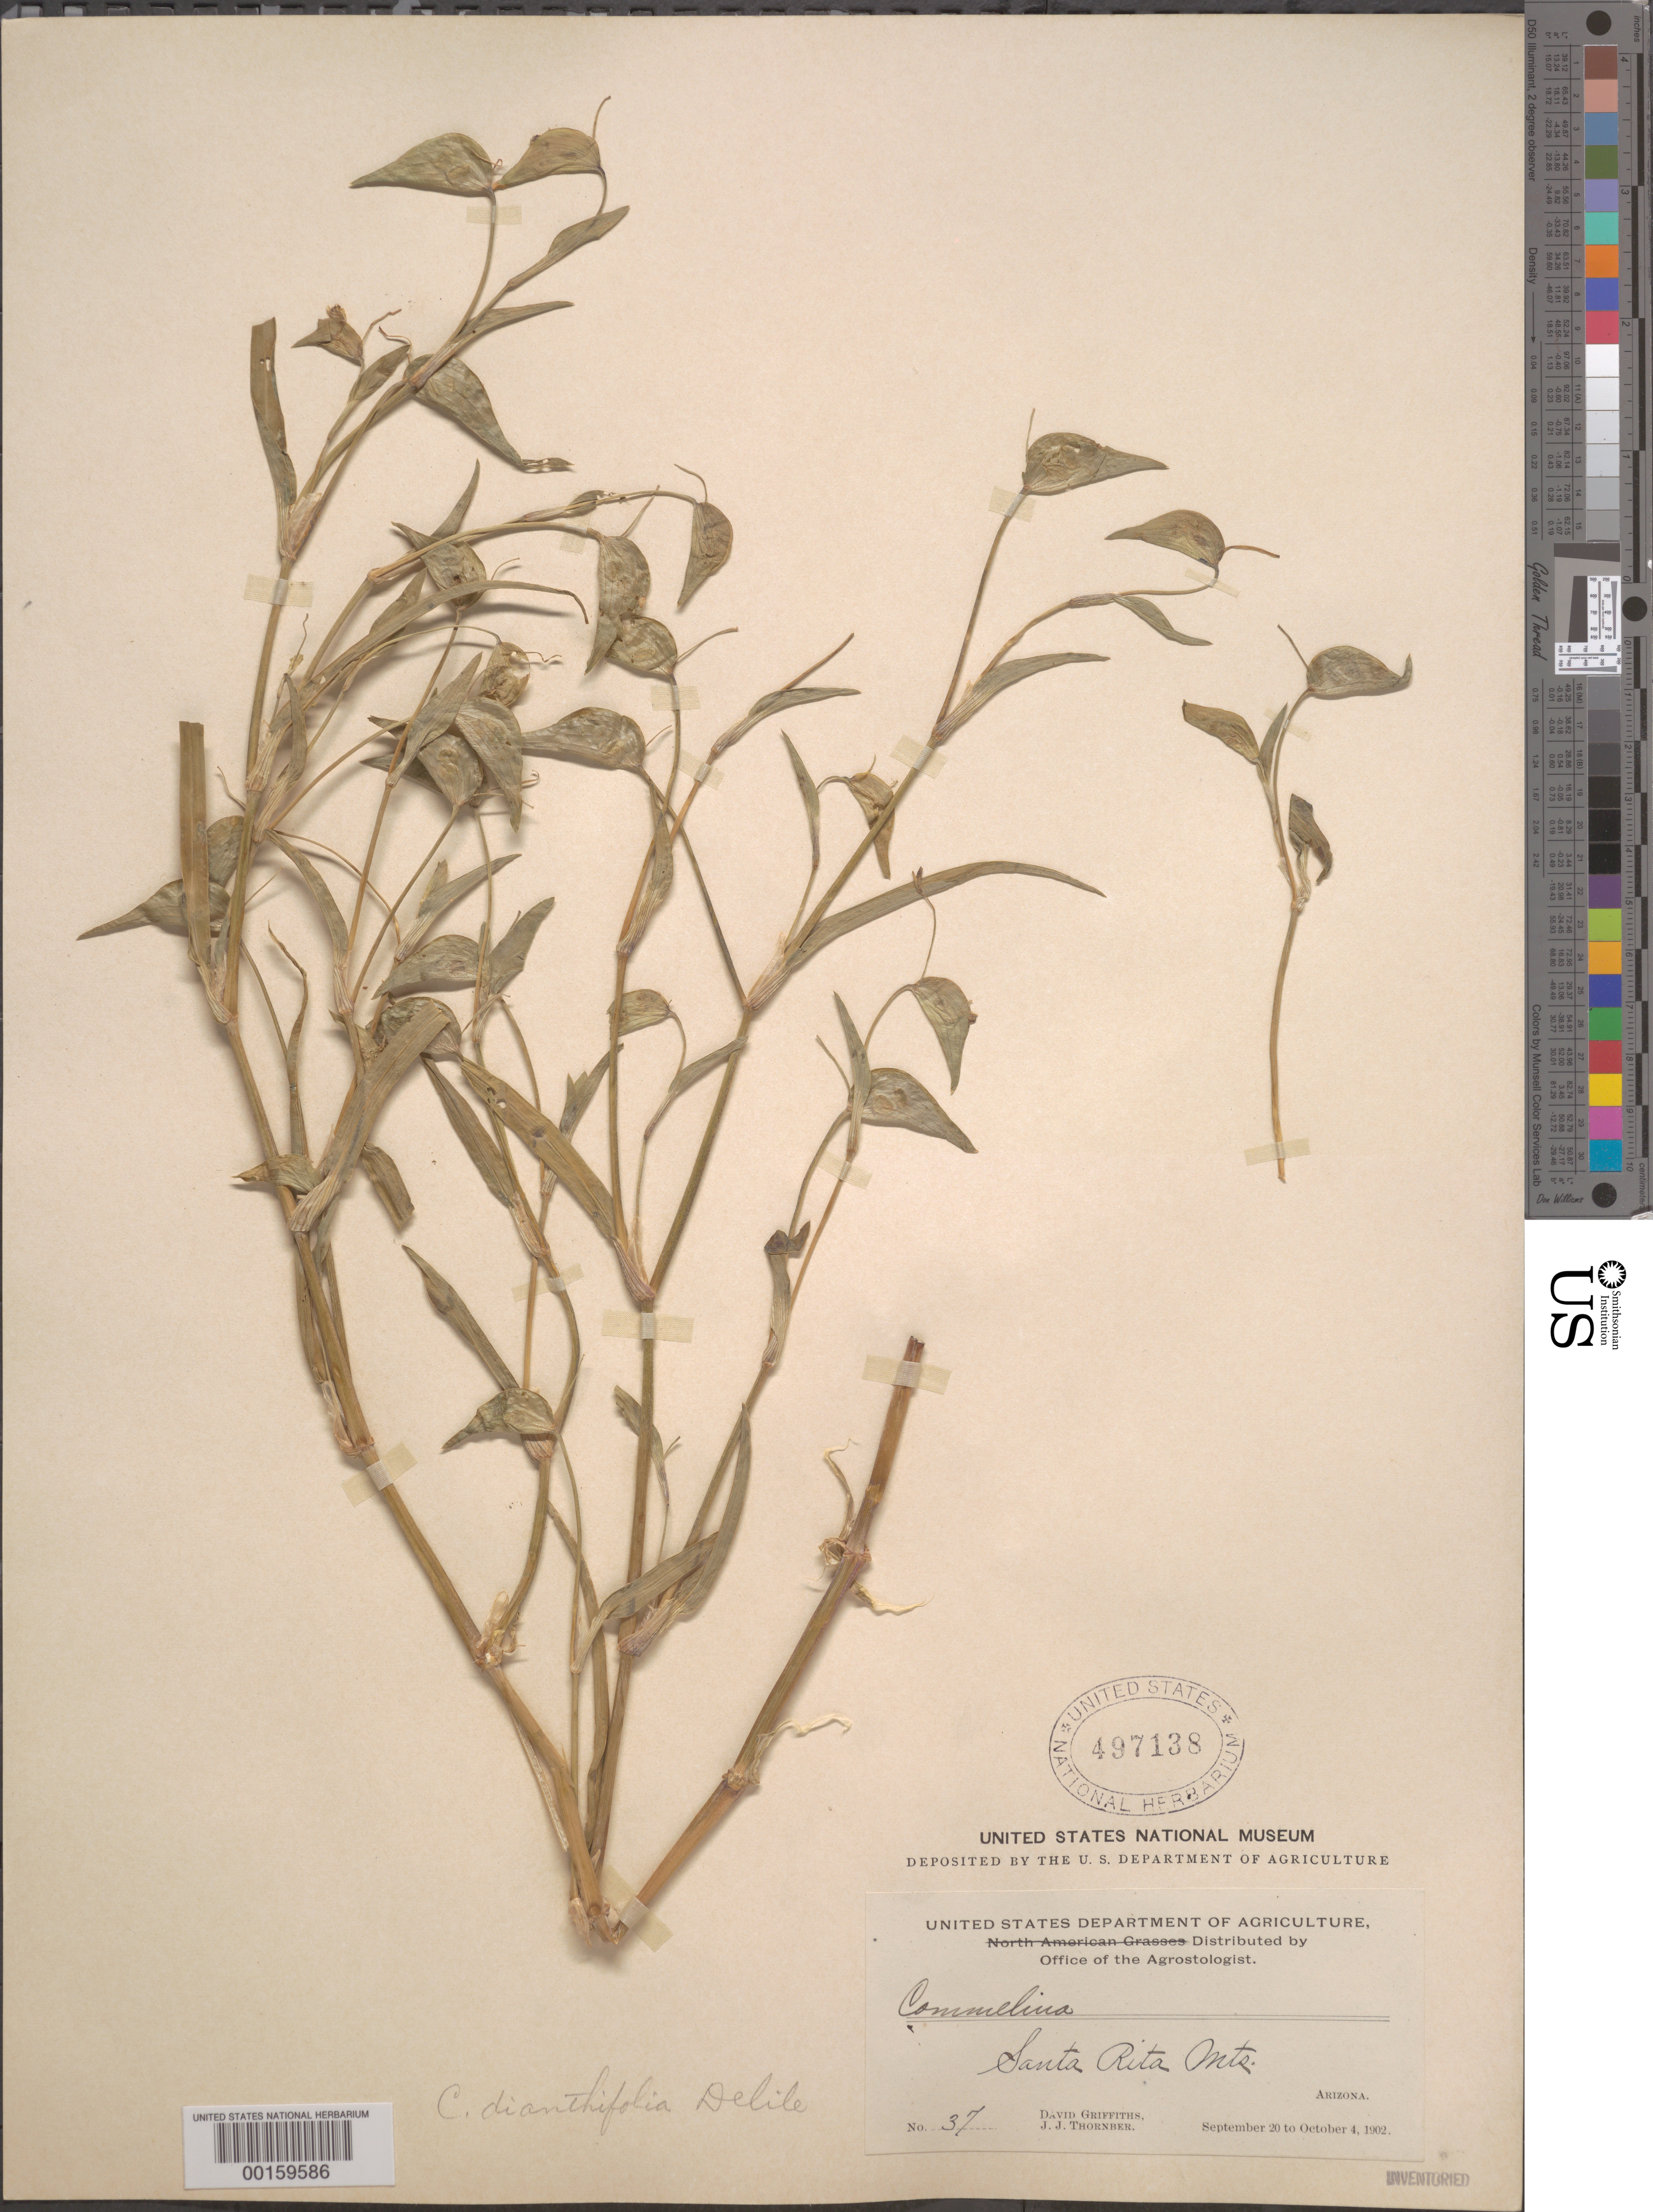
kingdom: Plantae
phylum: Tracheophyta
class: Liliopsida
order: Commelinales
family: Commelinaceae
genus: Commelina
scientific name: Commelina dianthifolia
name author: Redouté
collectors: D. Griffiths & J. Thornber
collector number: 37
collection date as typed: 20 Sep 1902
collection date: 1902-09-20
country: United States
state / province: Arizona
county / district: Pima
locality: Santa rita mts.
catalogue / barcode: US 497138